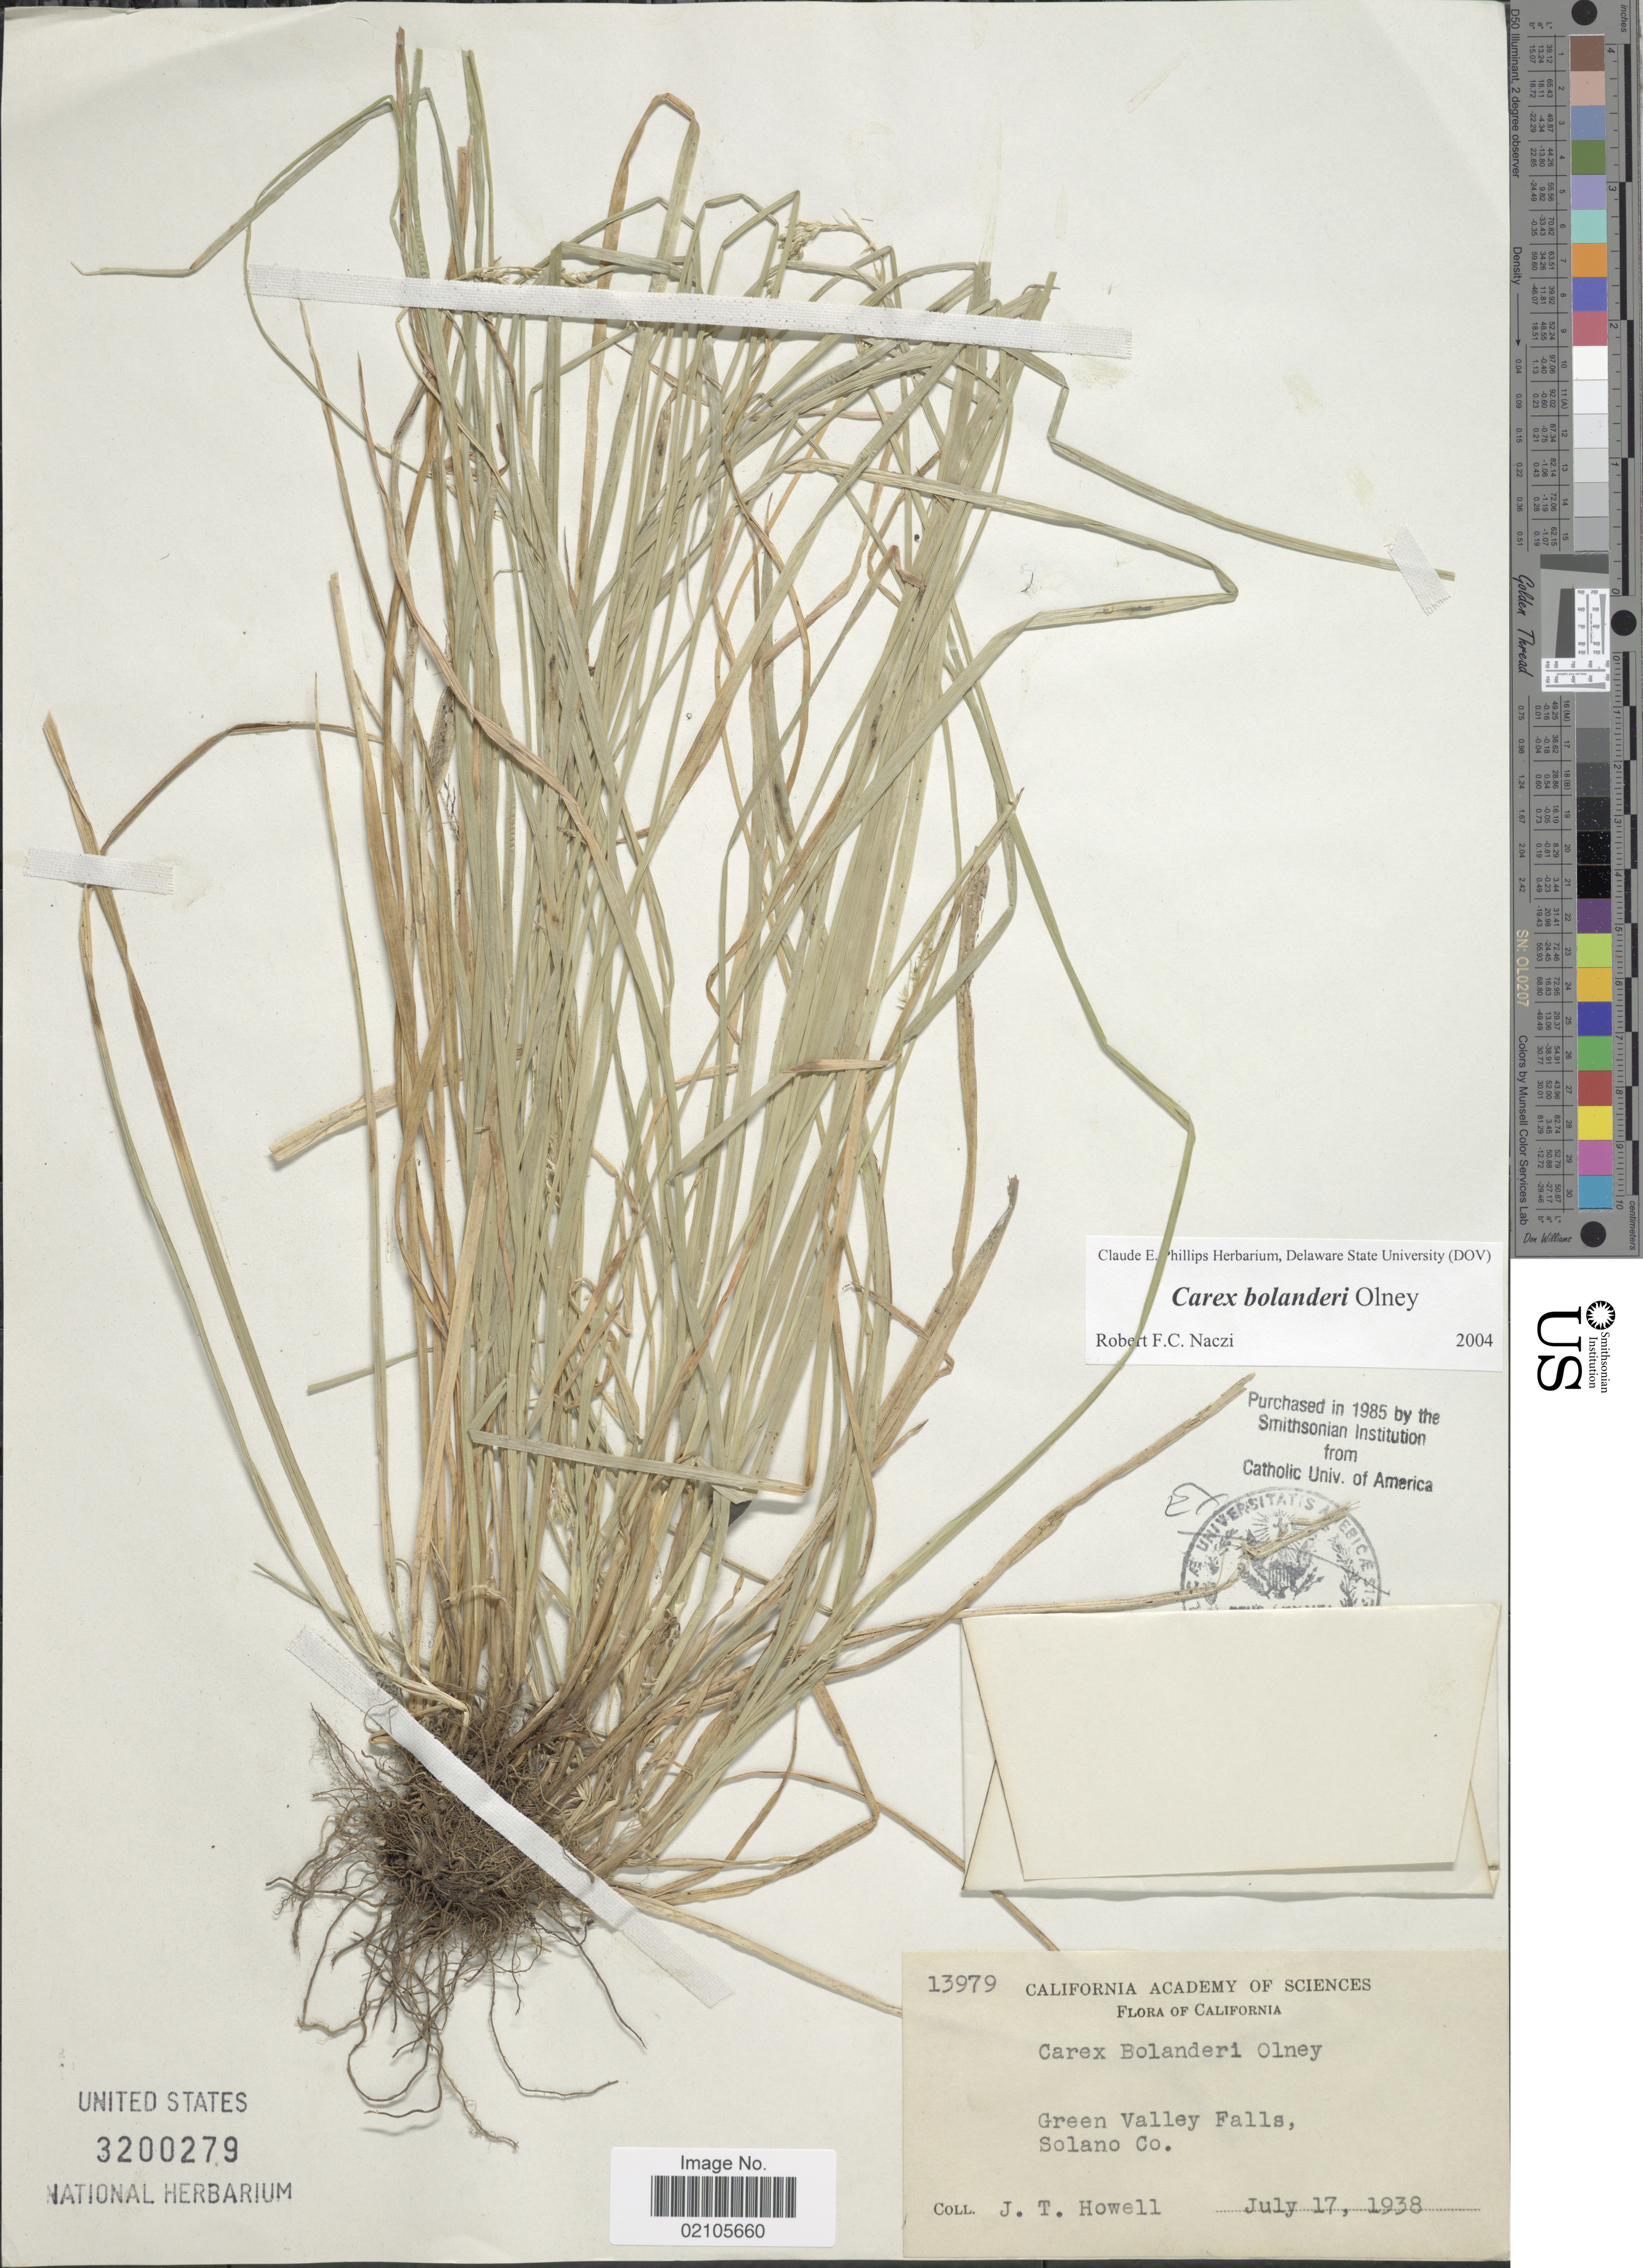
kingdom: Plantae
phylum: Tracheophyta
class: Liliopsida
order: Poales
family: Cyperaceae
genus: Carex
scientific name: Carex bolanderi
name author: Olney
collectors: J. T. Howell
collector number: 13979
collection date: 1938-07-17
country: United States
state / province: California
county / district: Solano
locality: Green Valley Falls, Solano Co.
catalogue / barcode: US 3200279